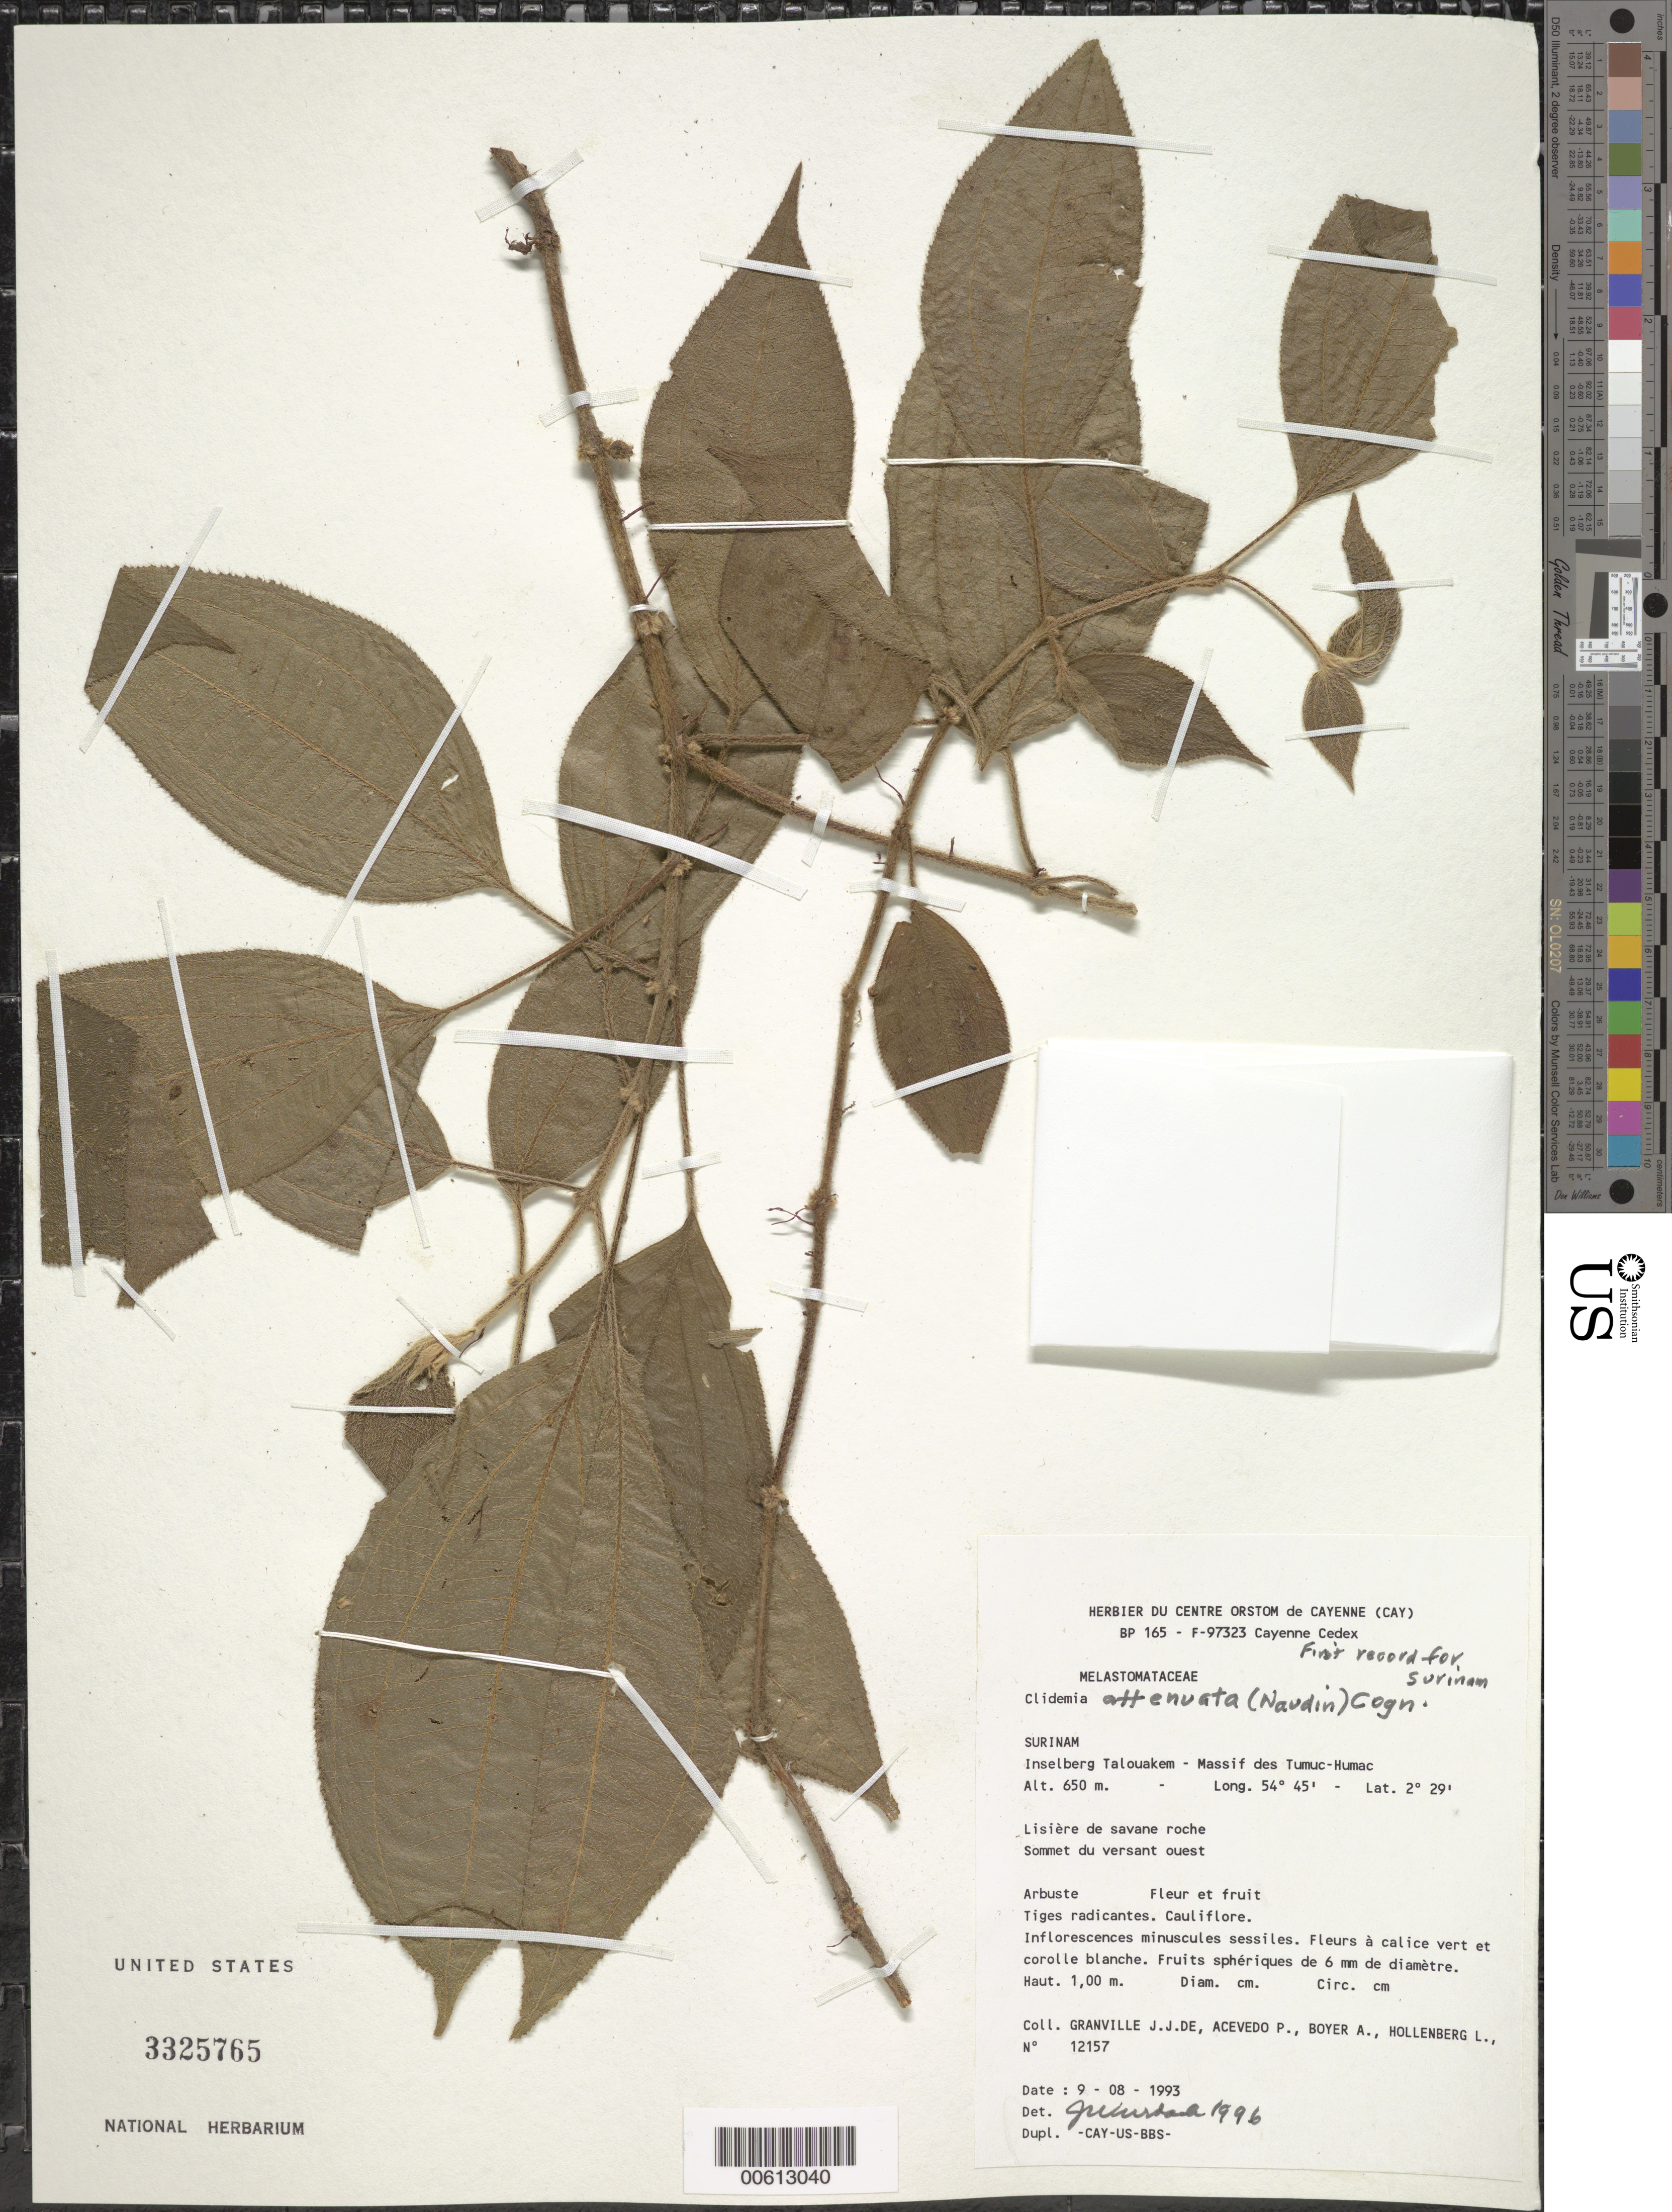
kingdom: Plantae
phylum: Tracheophyta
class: Magnoliopsida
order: Myrtales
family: Melastomataceae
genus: Clidemia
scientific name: Clidemia attenuata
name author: (Naudin) Cogn.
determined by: Wurdack, John J., (US), US (UNITED STATES)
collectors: J.-J. de Granville, P. Acevedo-Rodr., A. Boyer & L. Hollenberg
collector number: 12157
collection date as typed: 9-Aug-93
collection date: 1993-08-09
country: Suriname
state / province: Sipaliwini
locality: Inselberg Talouakem, Massif des Tumuc-Humac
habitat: Lisiere de savane roche, sommet du versant ouest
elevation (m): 650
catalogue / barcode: US 3325765